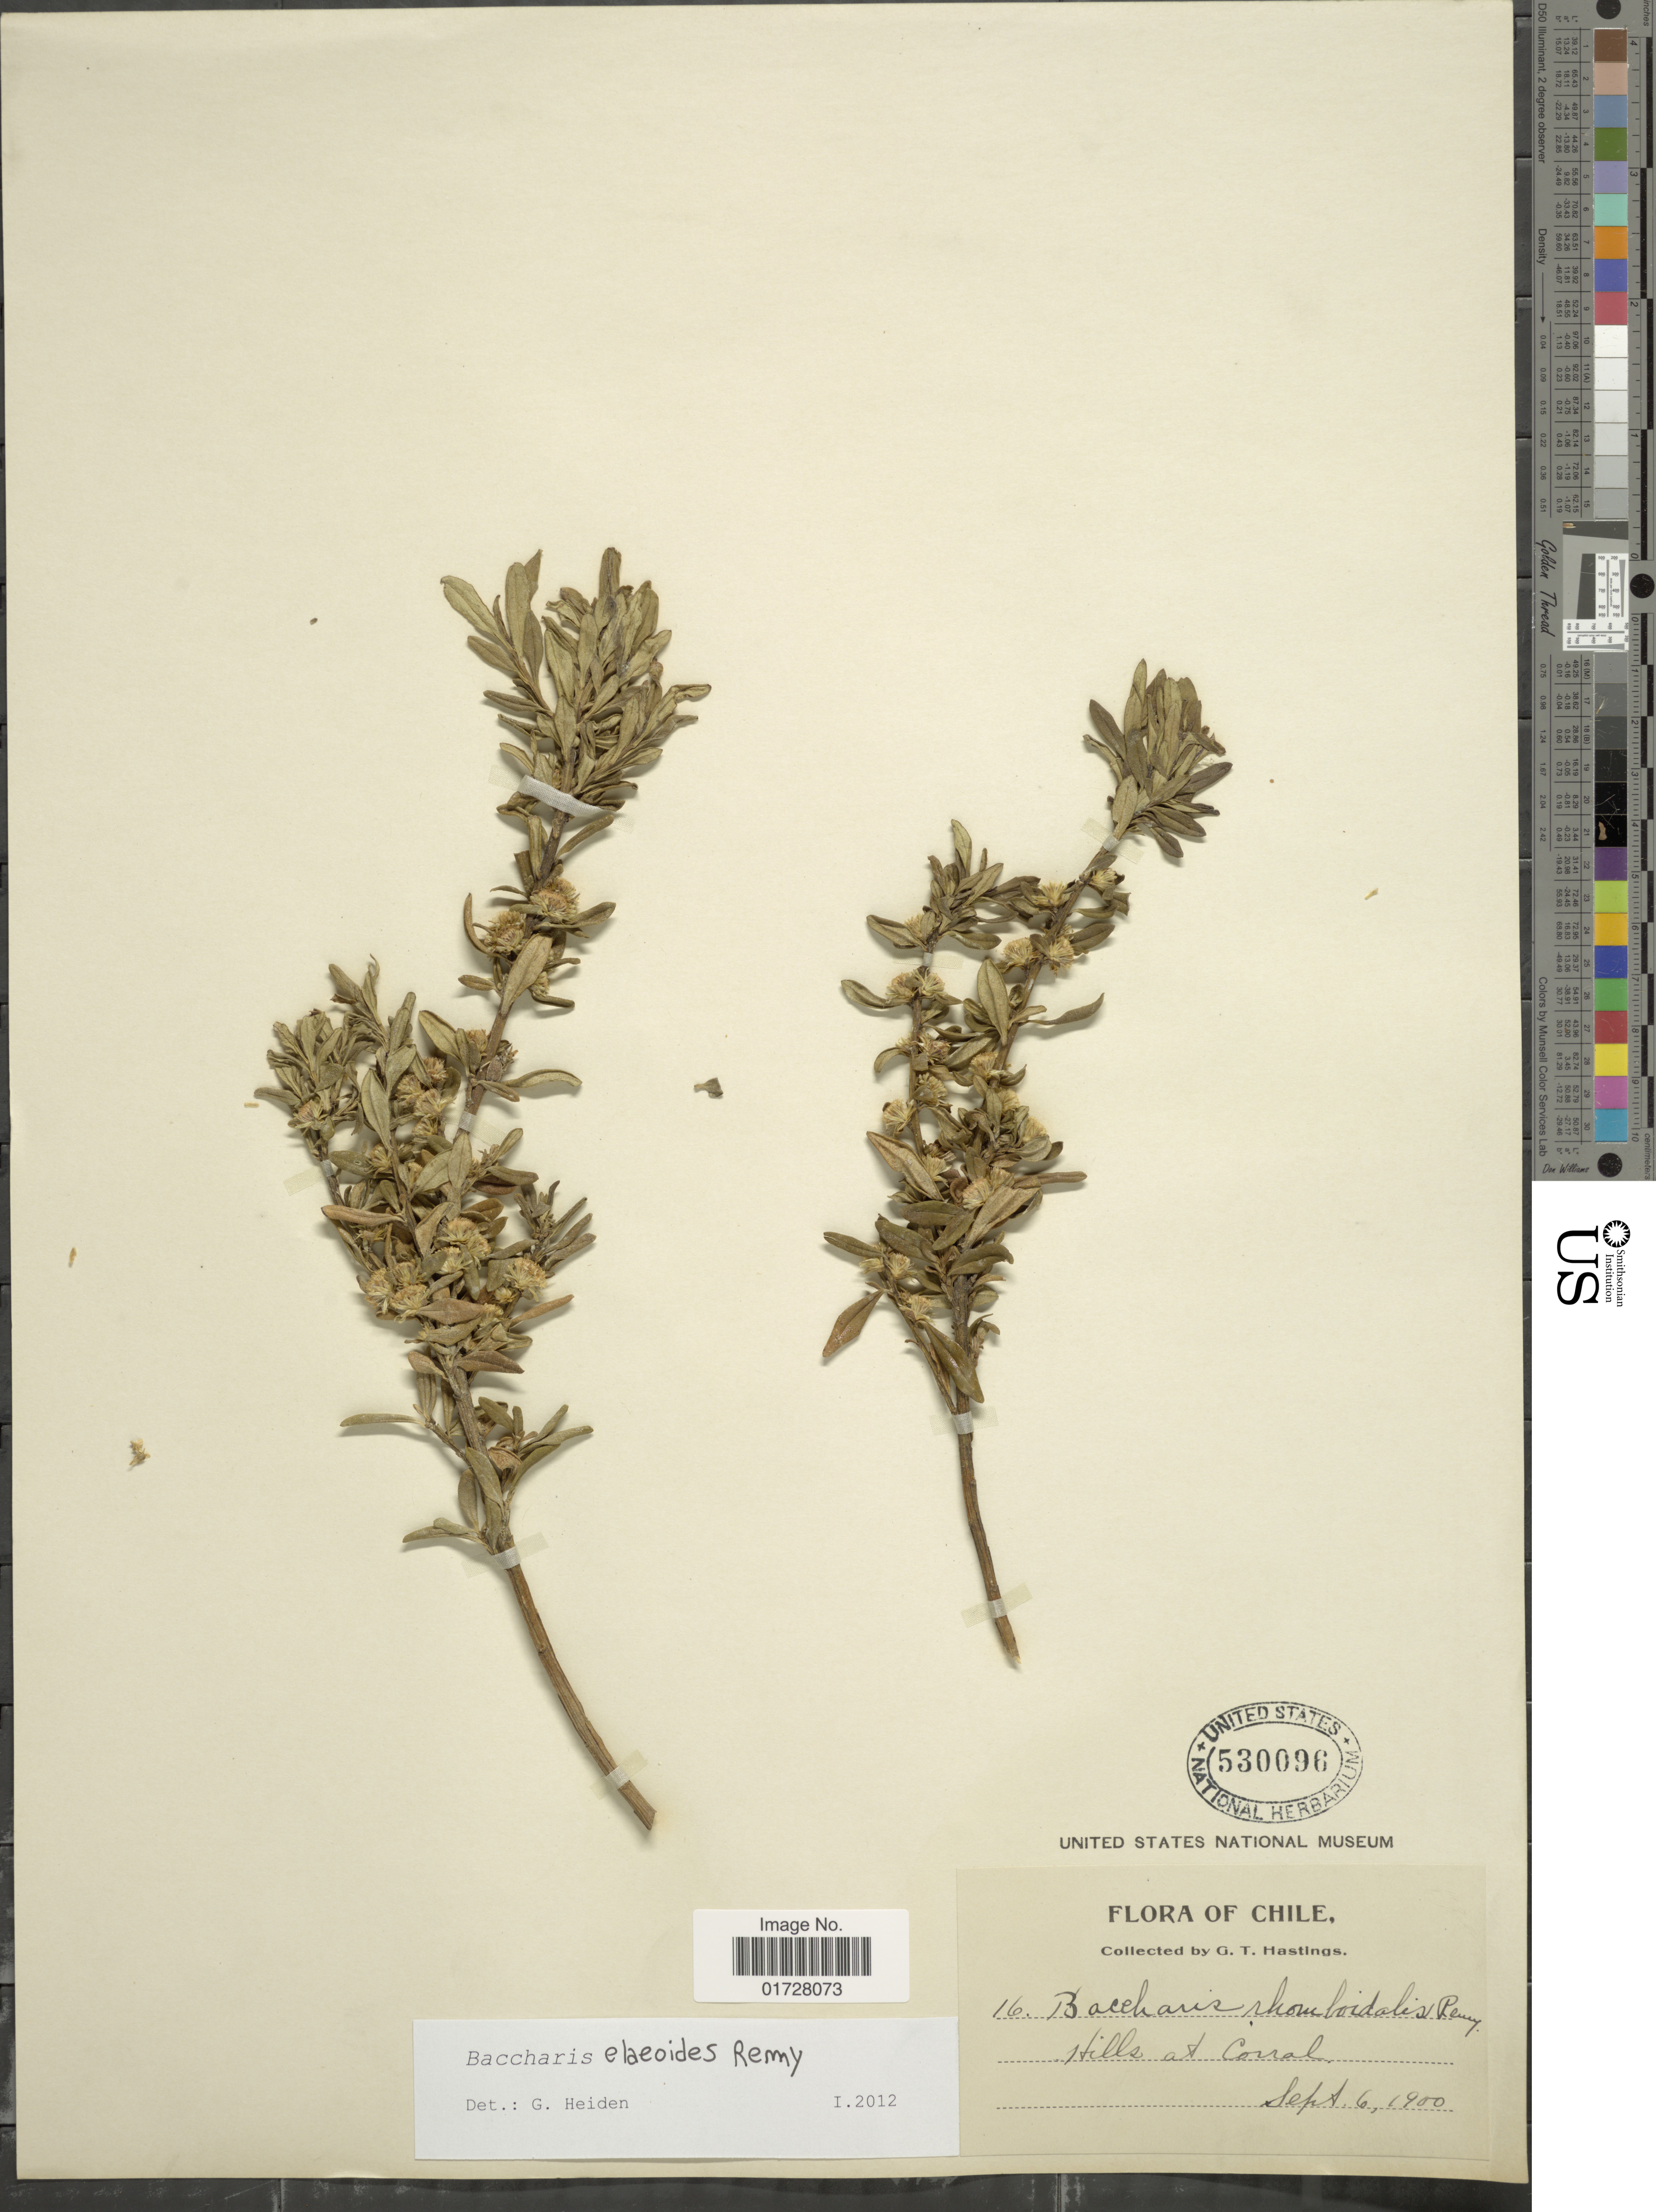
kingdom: Plantae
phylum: Tracheophyta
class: Magnoliopsida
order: Asterales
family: Asteraceae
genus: Baccharis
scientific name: Baccharis elaeoides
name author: J. Rémy in Gay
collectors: G. Hastings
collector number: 16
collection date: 1900-09-06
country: Chile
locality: Hills at Corral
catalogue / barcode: US 530096